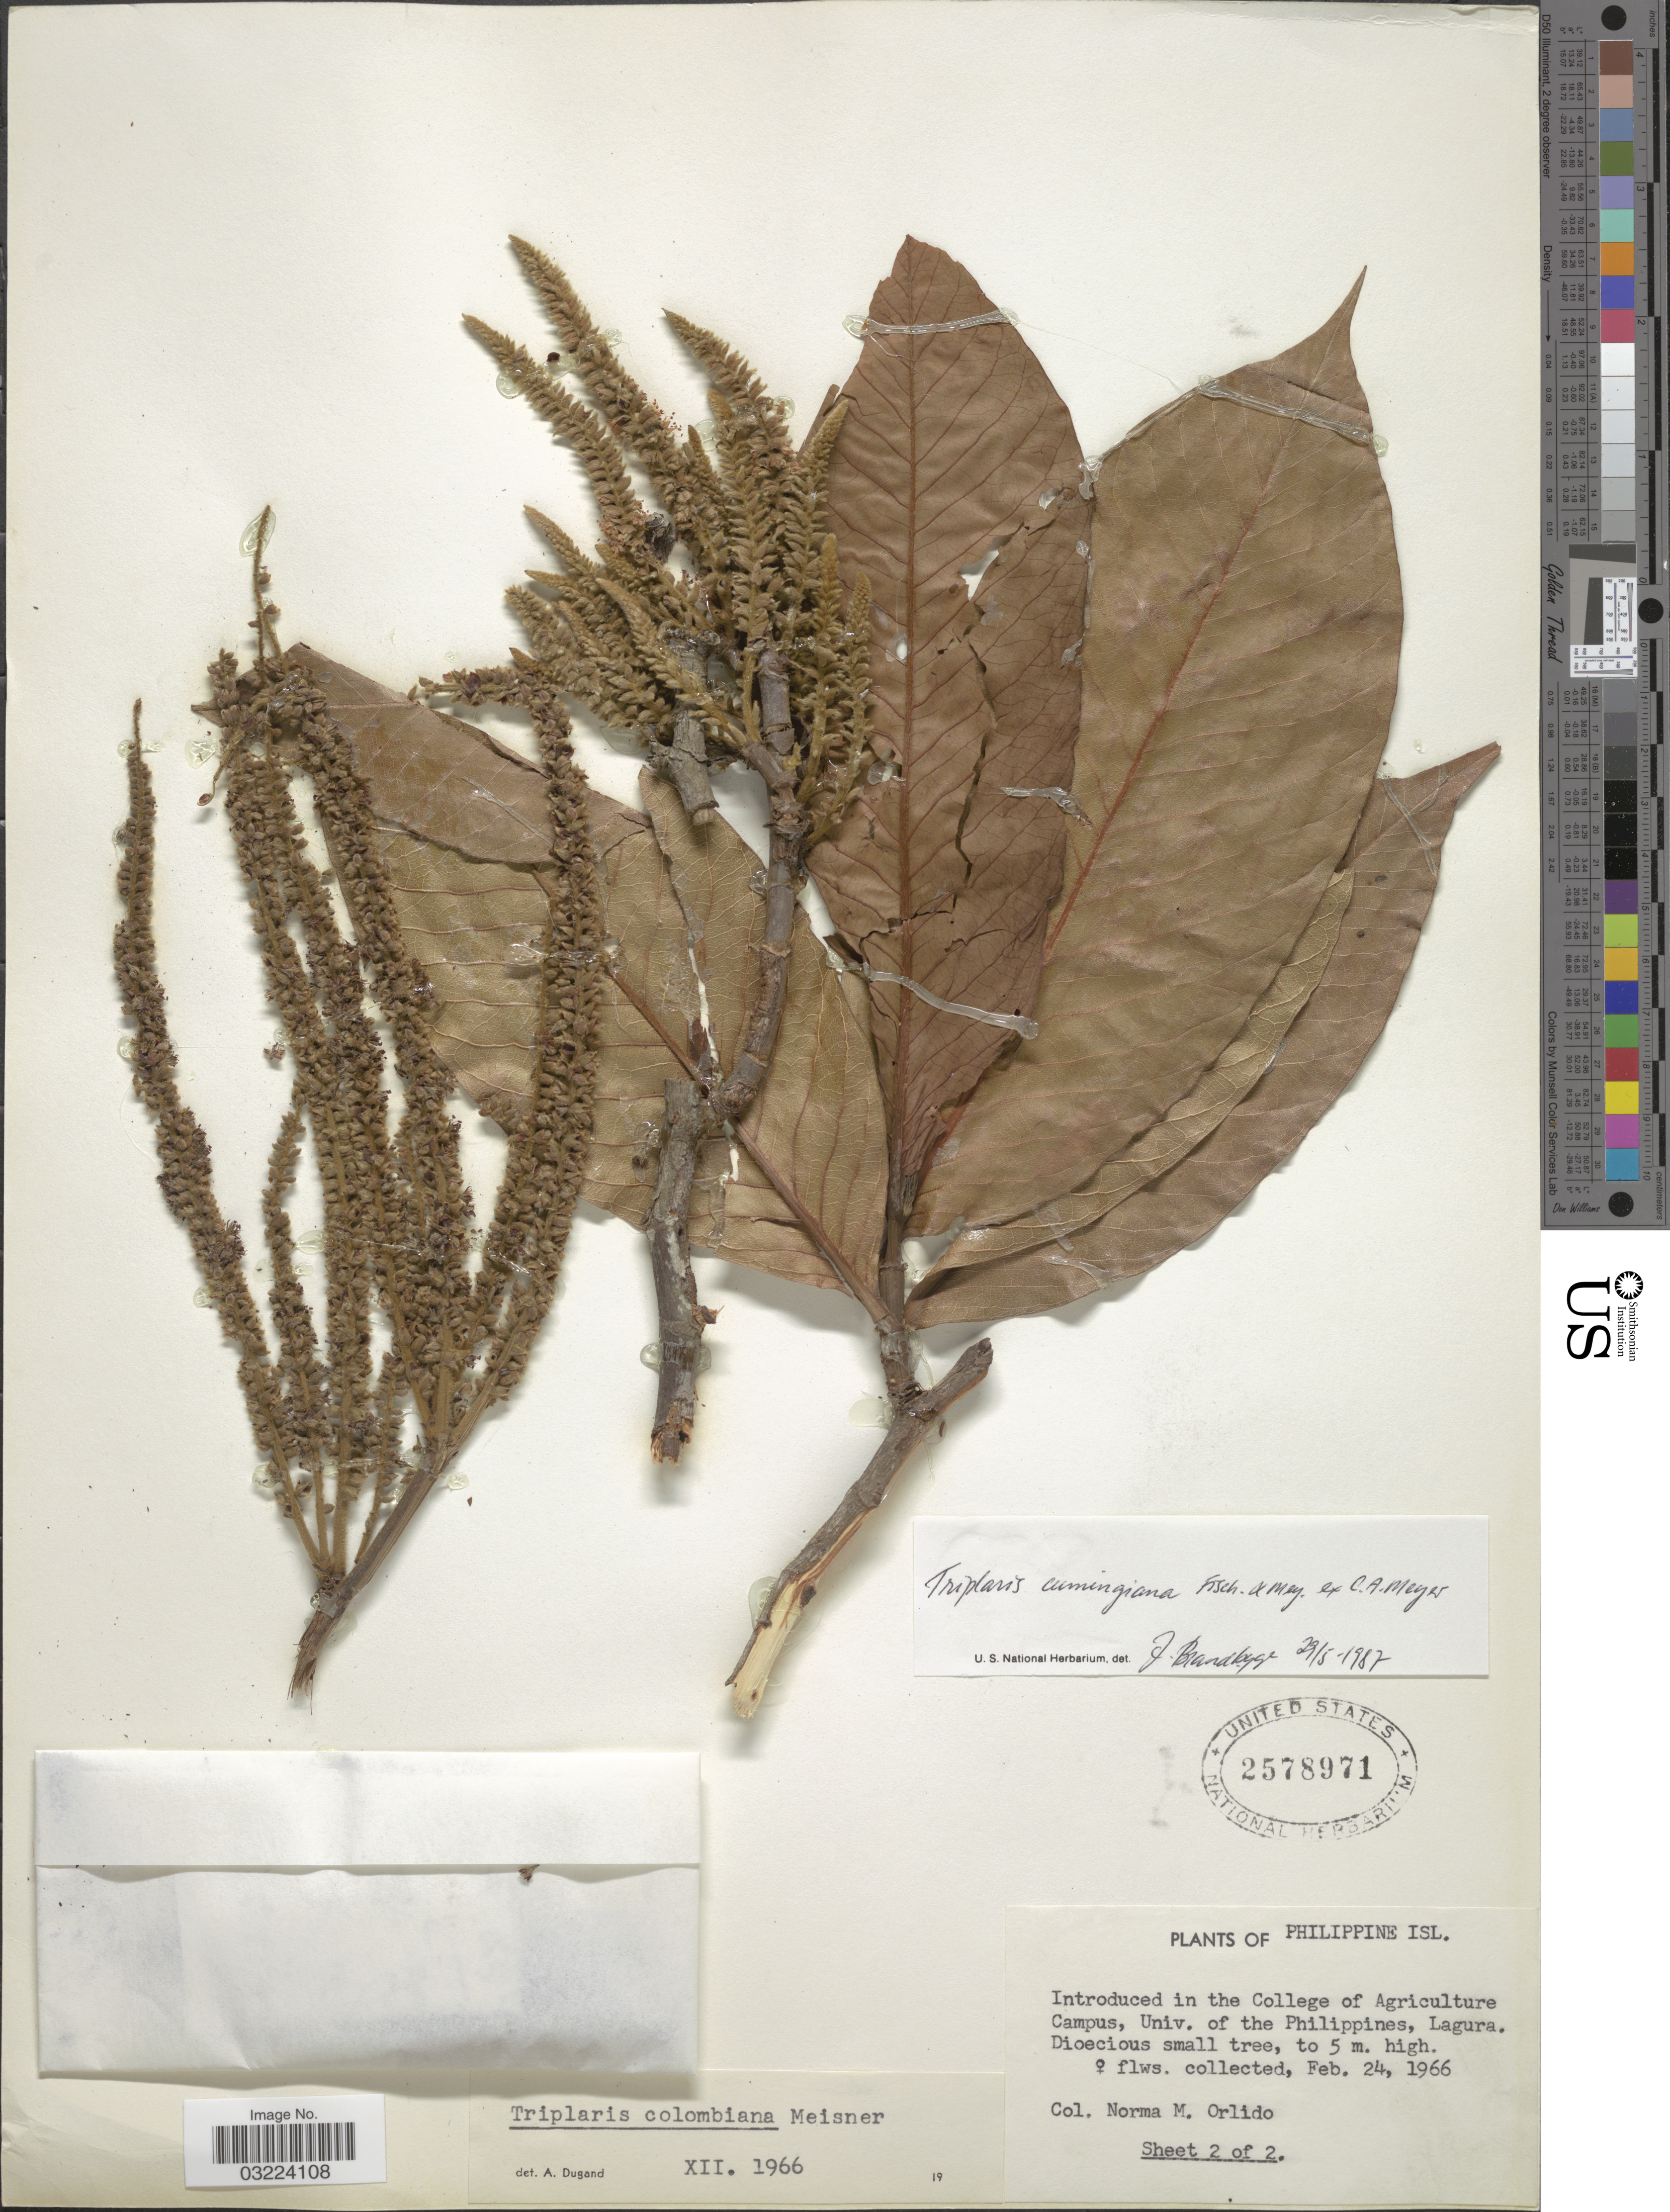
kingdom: Plantae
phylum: Tracheophyta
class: Magnoliopsida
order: Caryophyllales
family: Polygonaceae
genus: Triplaris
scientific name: Triplaris cumingiana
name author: Fisch. & C.A. Mey. ex C.A. Mey.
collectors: N. Orlido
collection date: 1966-02-24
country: Philippines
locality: Philippine Isl.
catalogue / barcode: US 2578971